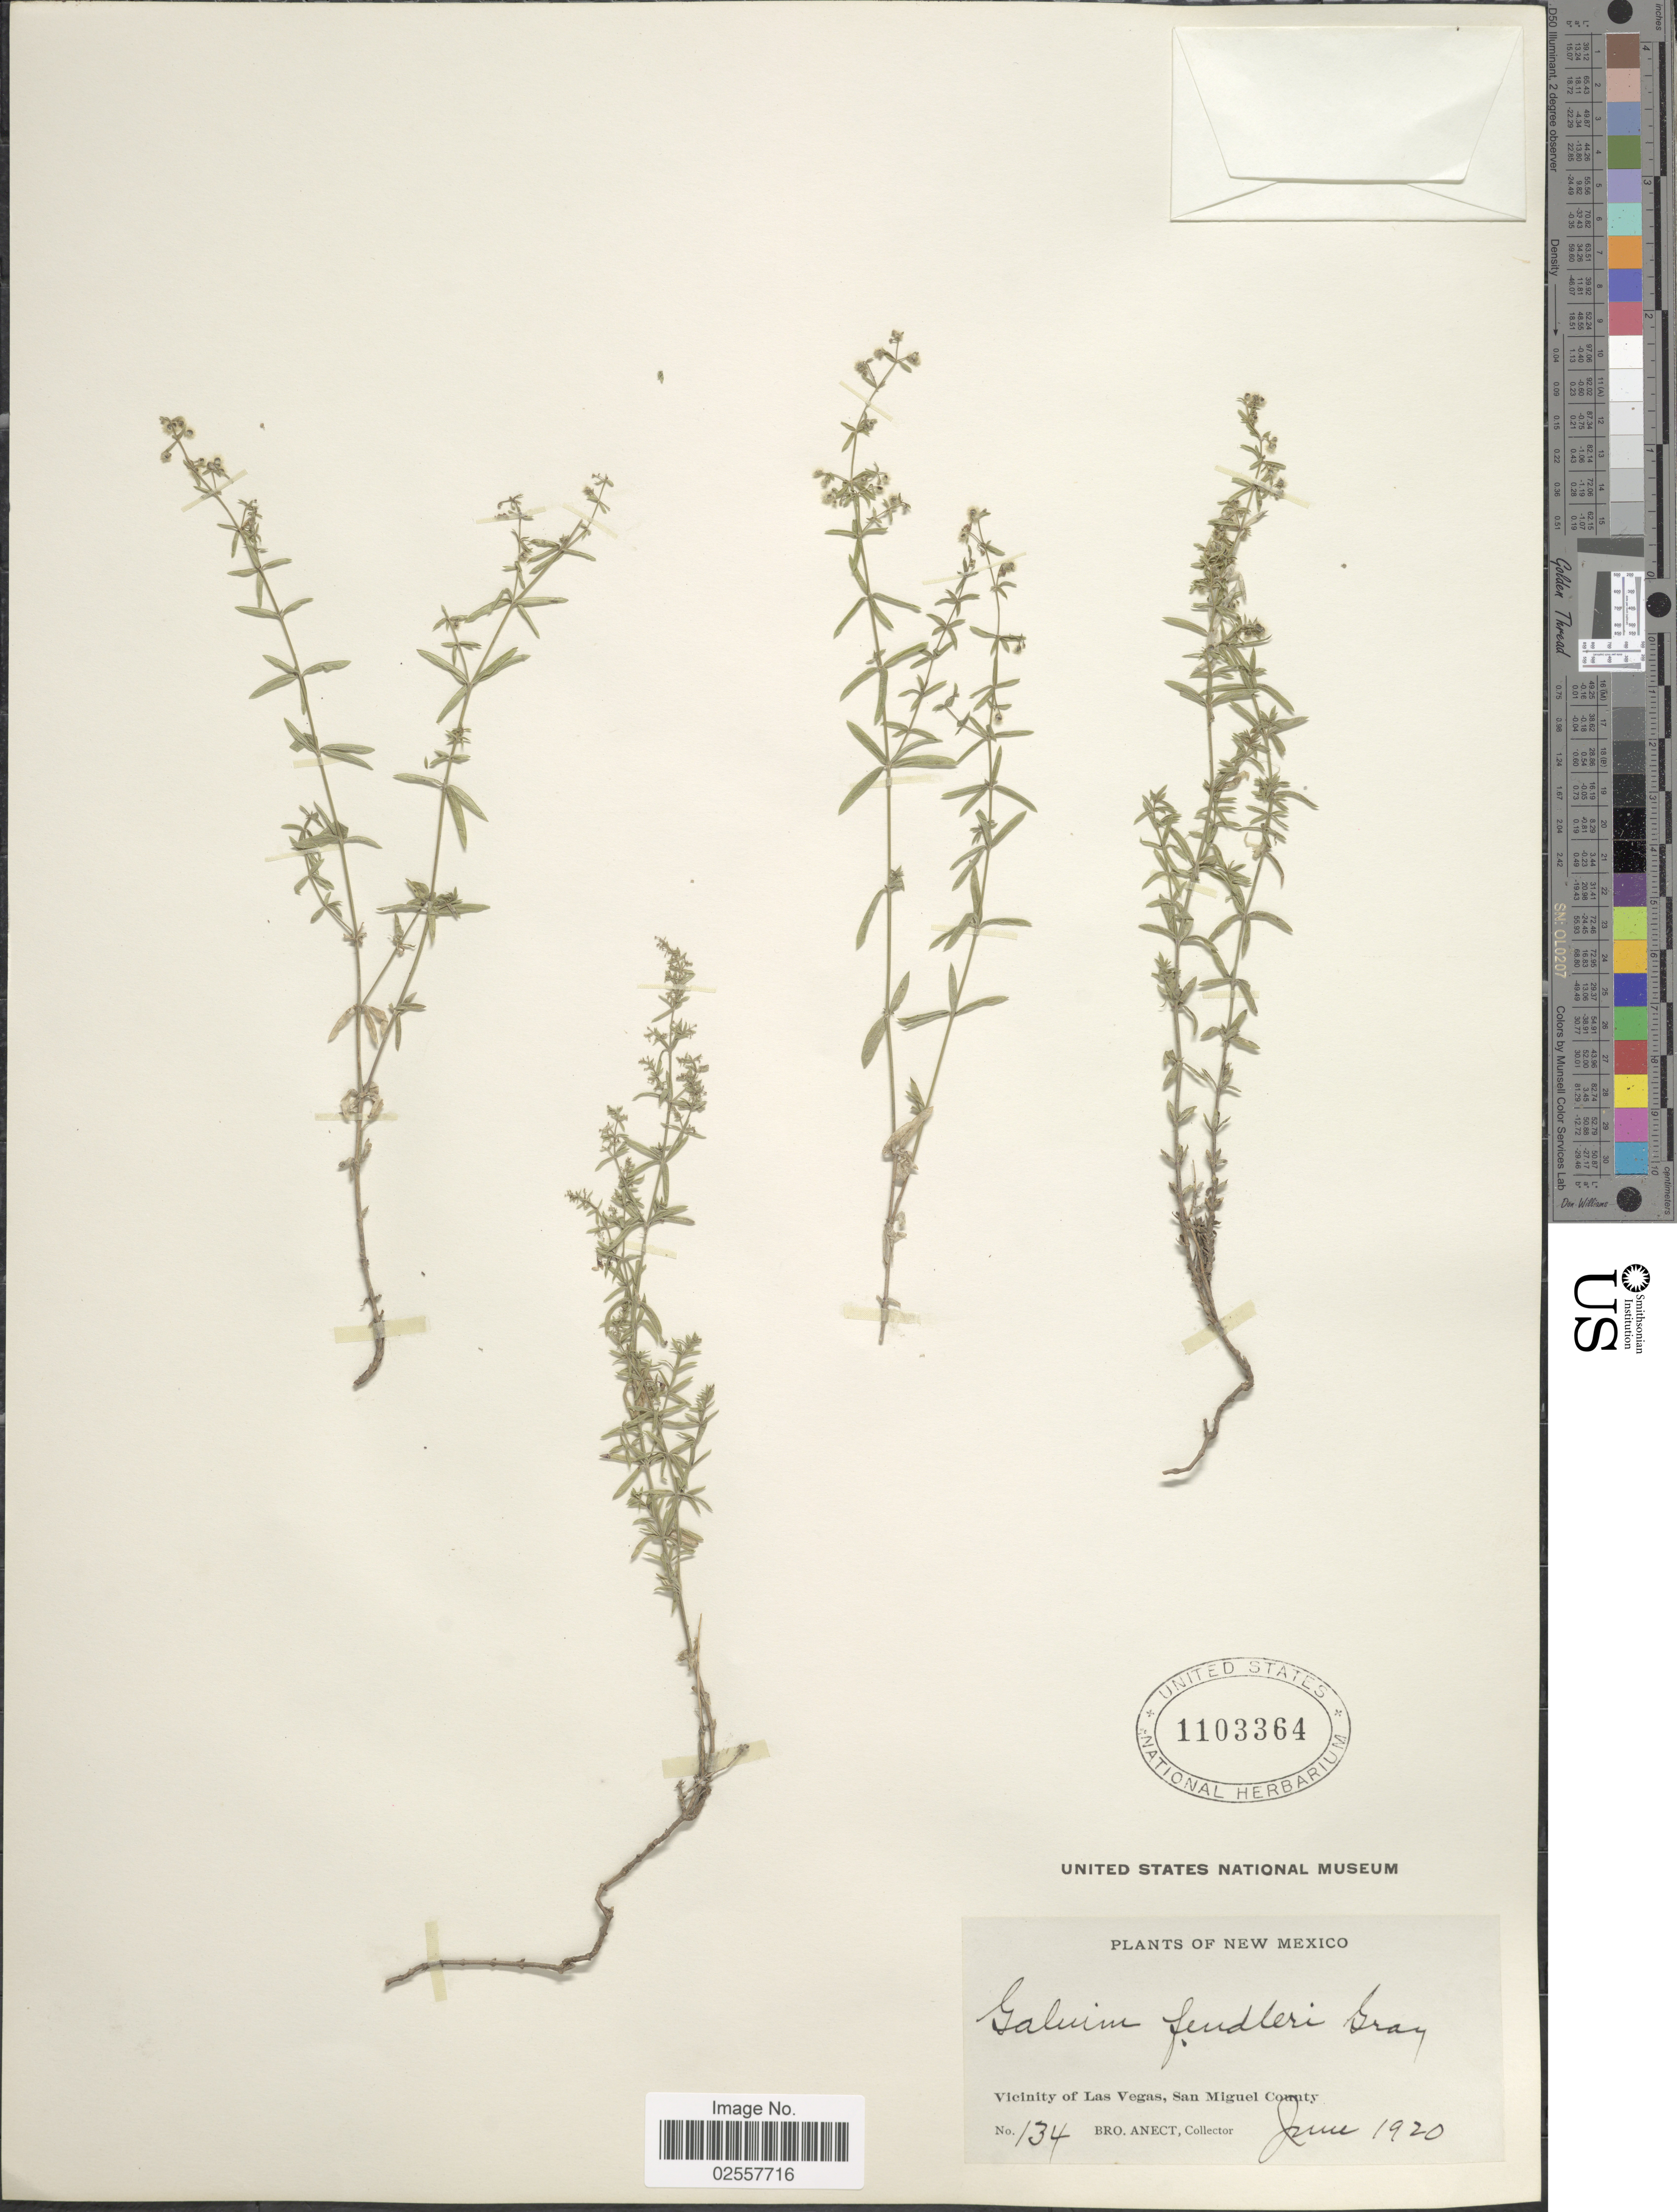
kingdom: Plantae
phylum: Tracheophyta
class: Magnoliopsida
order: Gentianales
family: Rubiaceae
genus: Galium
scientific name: Galium fendleri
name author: A. Gray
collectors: B. Anect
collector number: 134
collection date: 1920-06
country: United States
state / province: New Mexico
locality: Vicinity of Las Vegas, San Miguel County.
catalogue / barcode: US 1103364